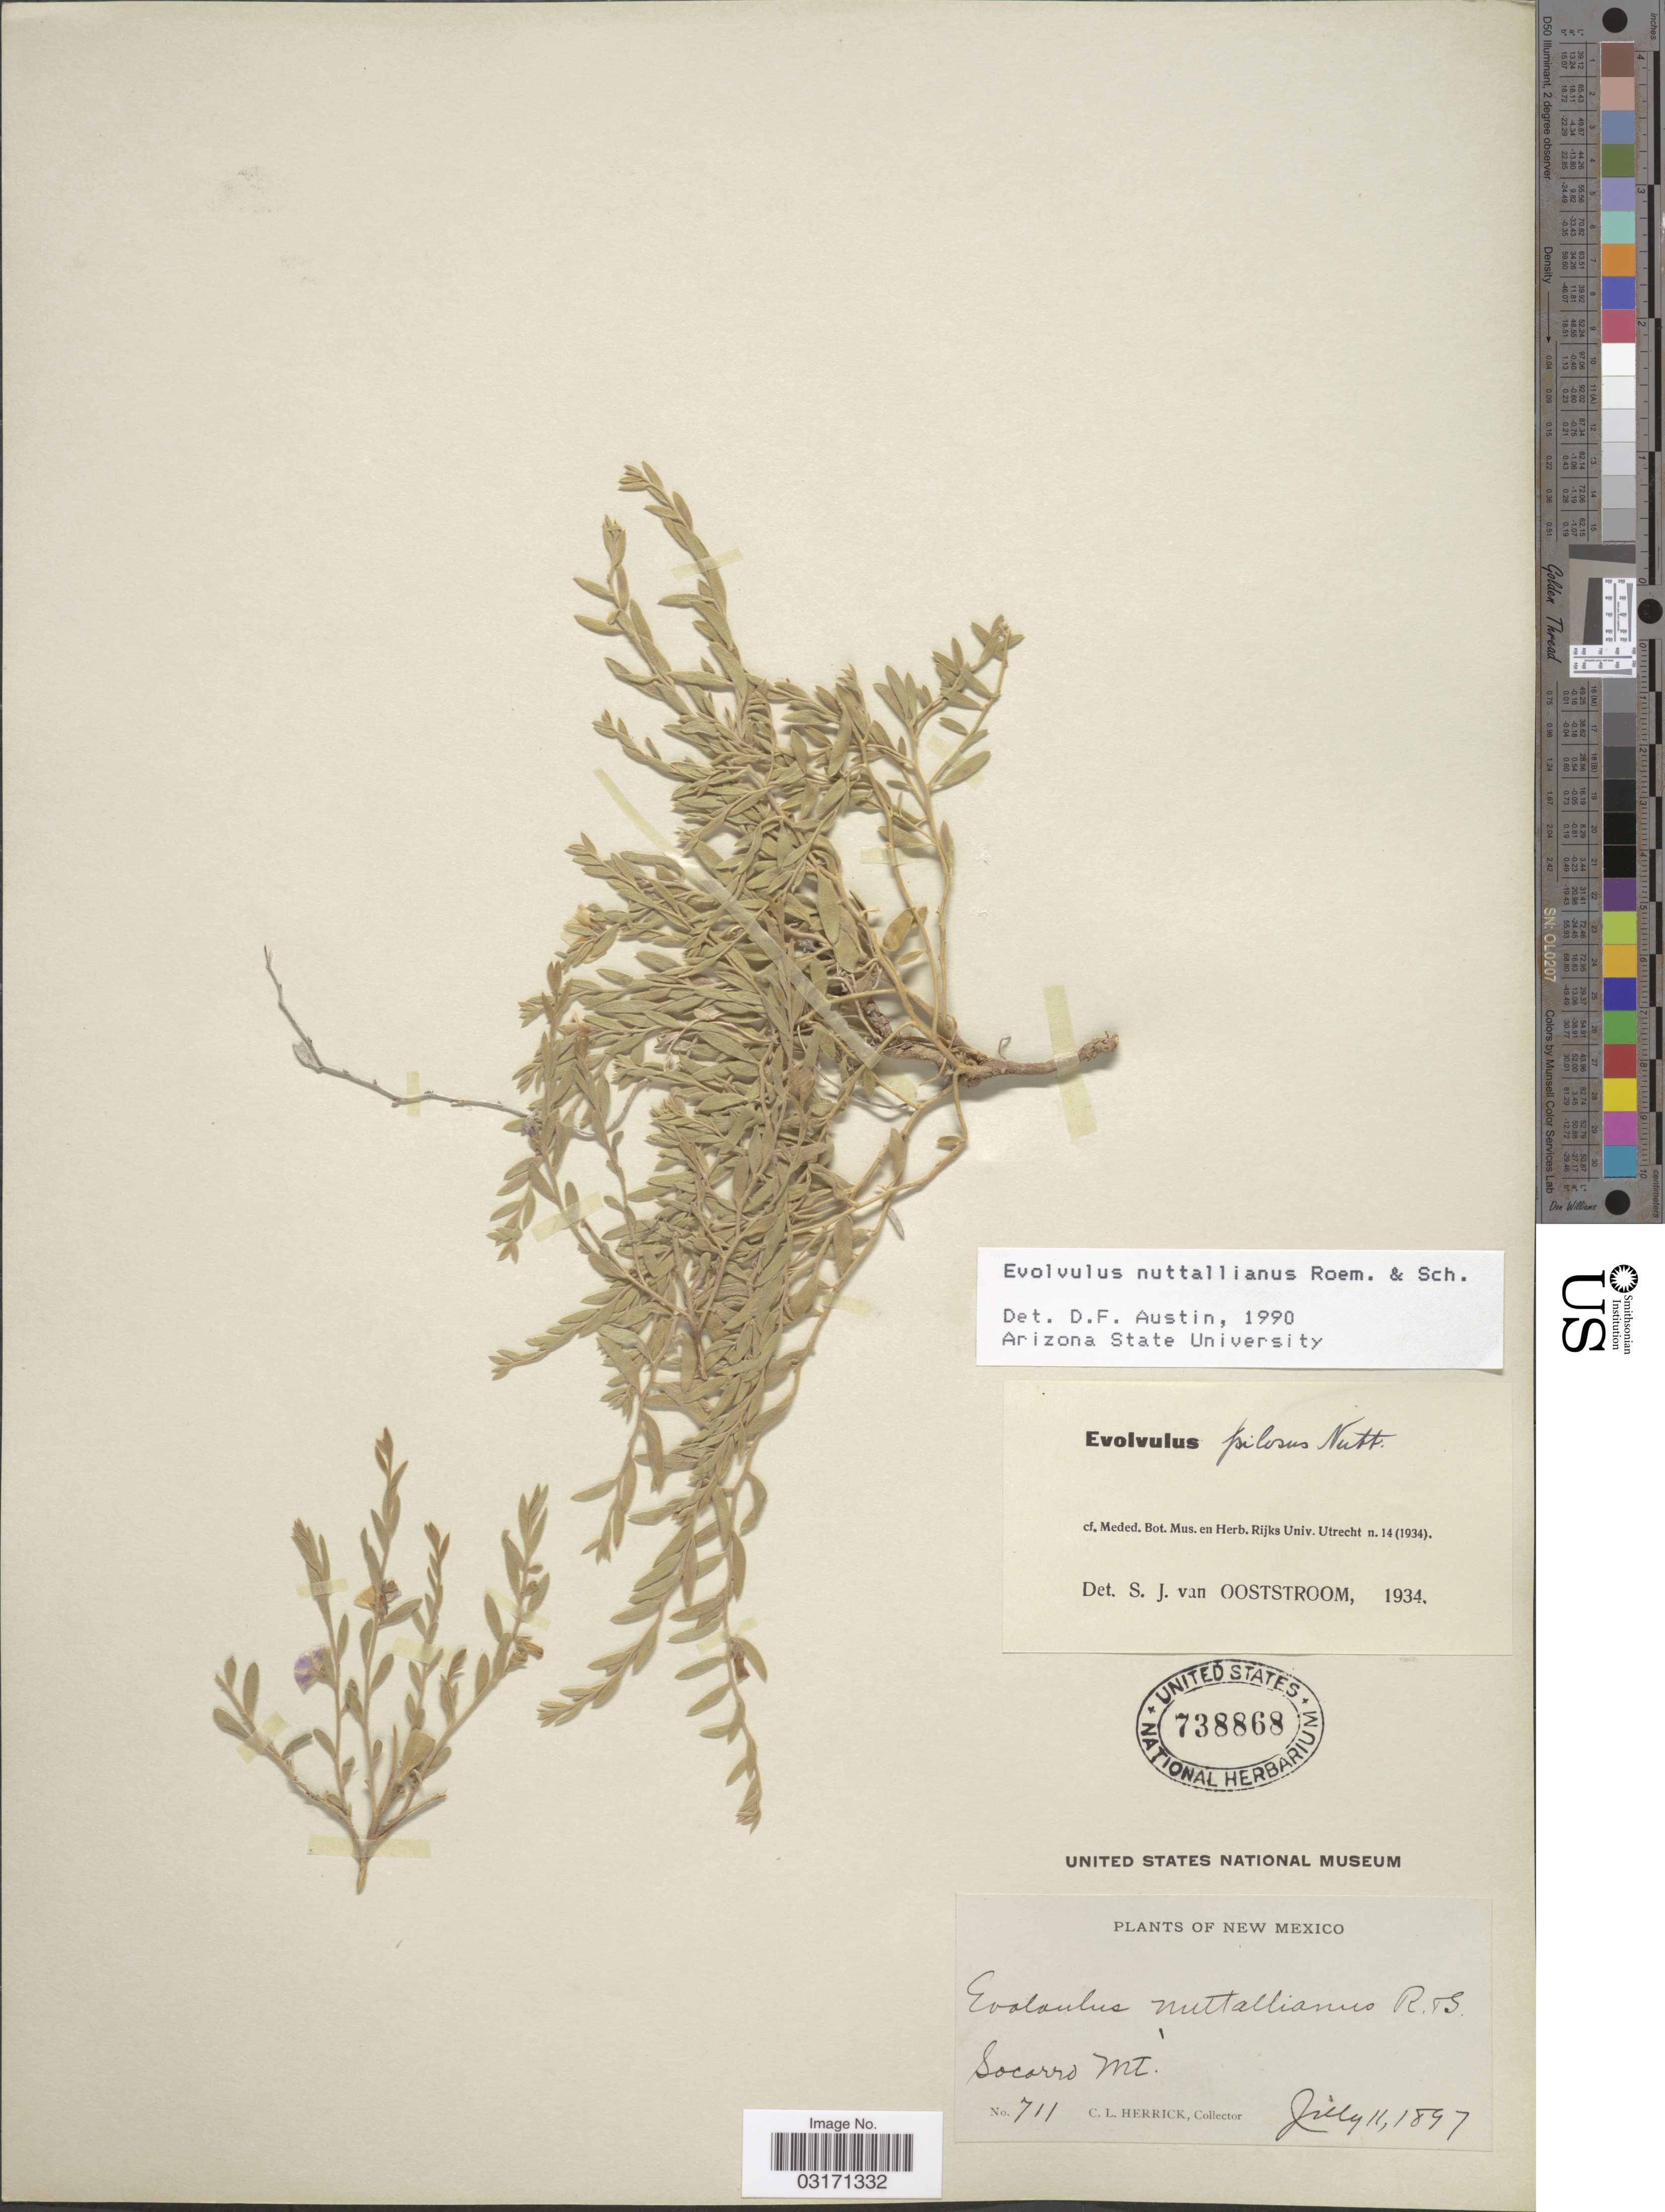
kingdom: Plantae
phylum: Tracheophyta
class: Magnoliopsida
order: Solanales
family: Convolvulaceae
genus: Evolvulus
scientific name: Evolvulus nuttallianus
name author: Roem. & Schult.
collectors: C. Herrick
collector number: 711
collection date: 1897-07-11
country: United States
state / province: New Mexico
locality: Socorro Mt.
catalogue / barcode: US 738868